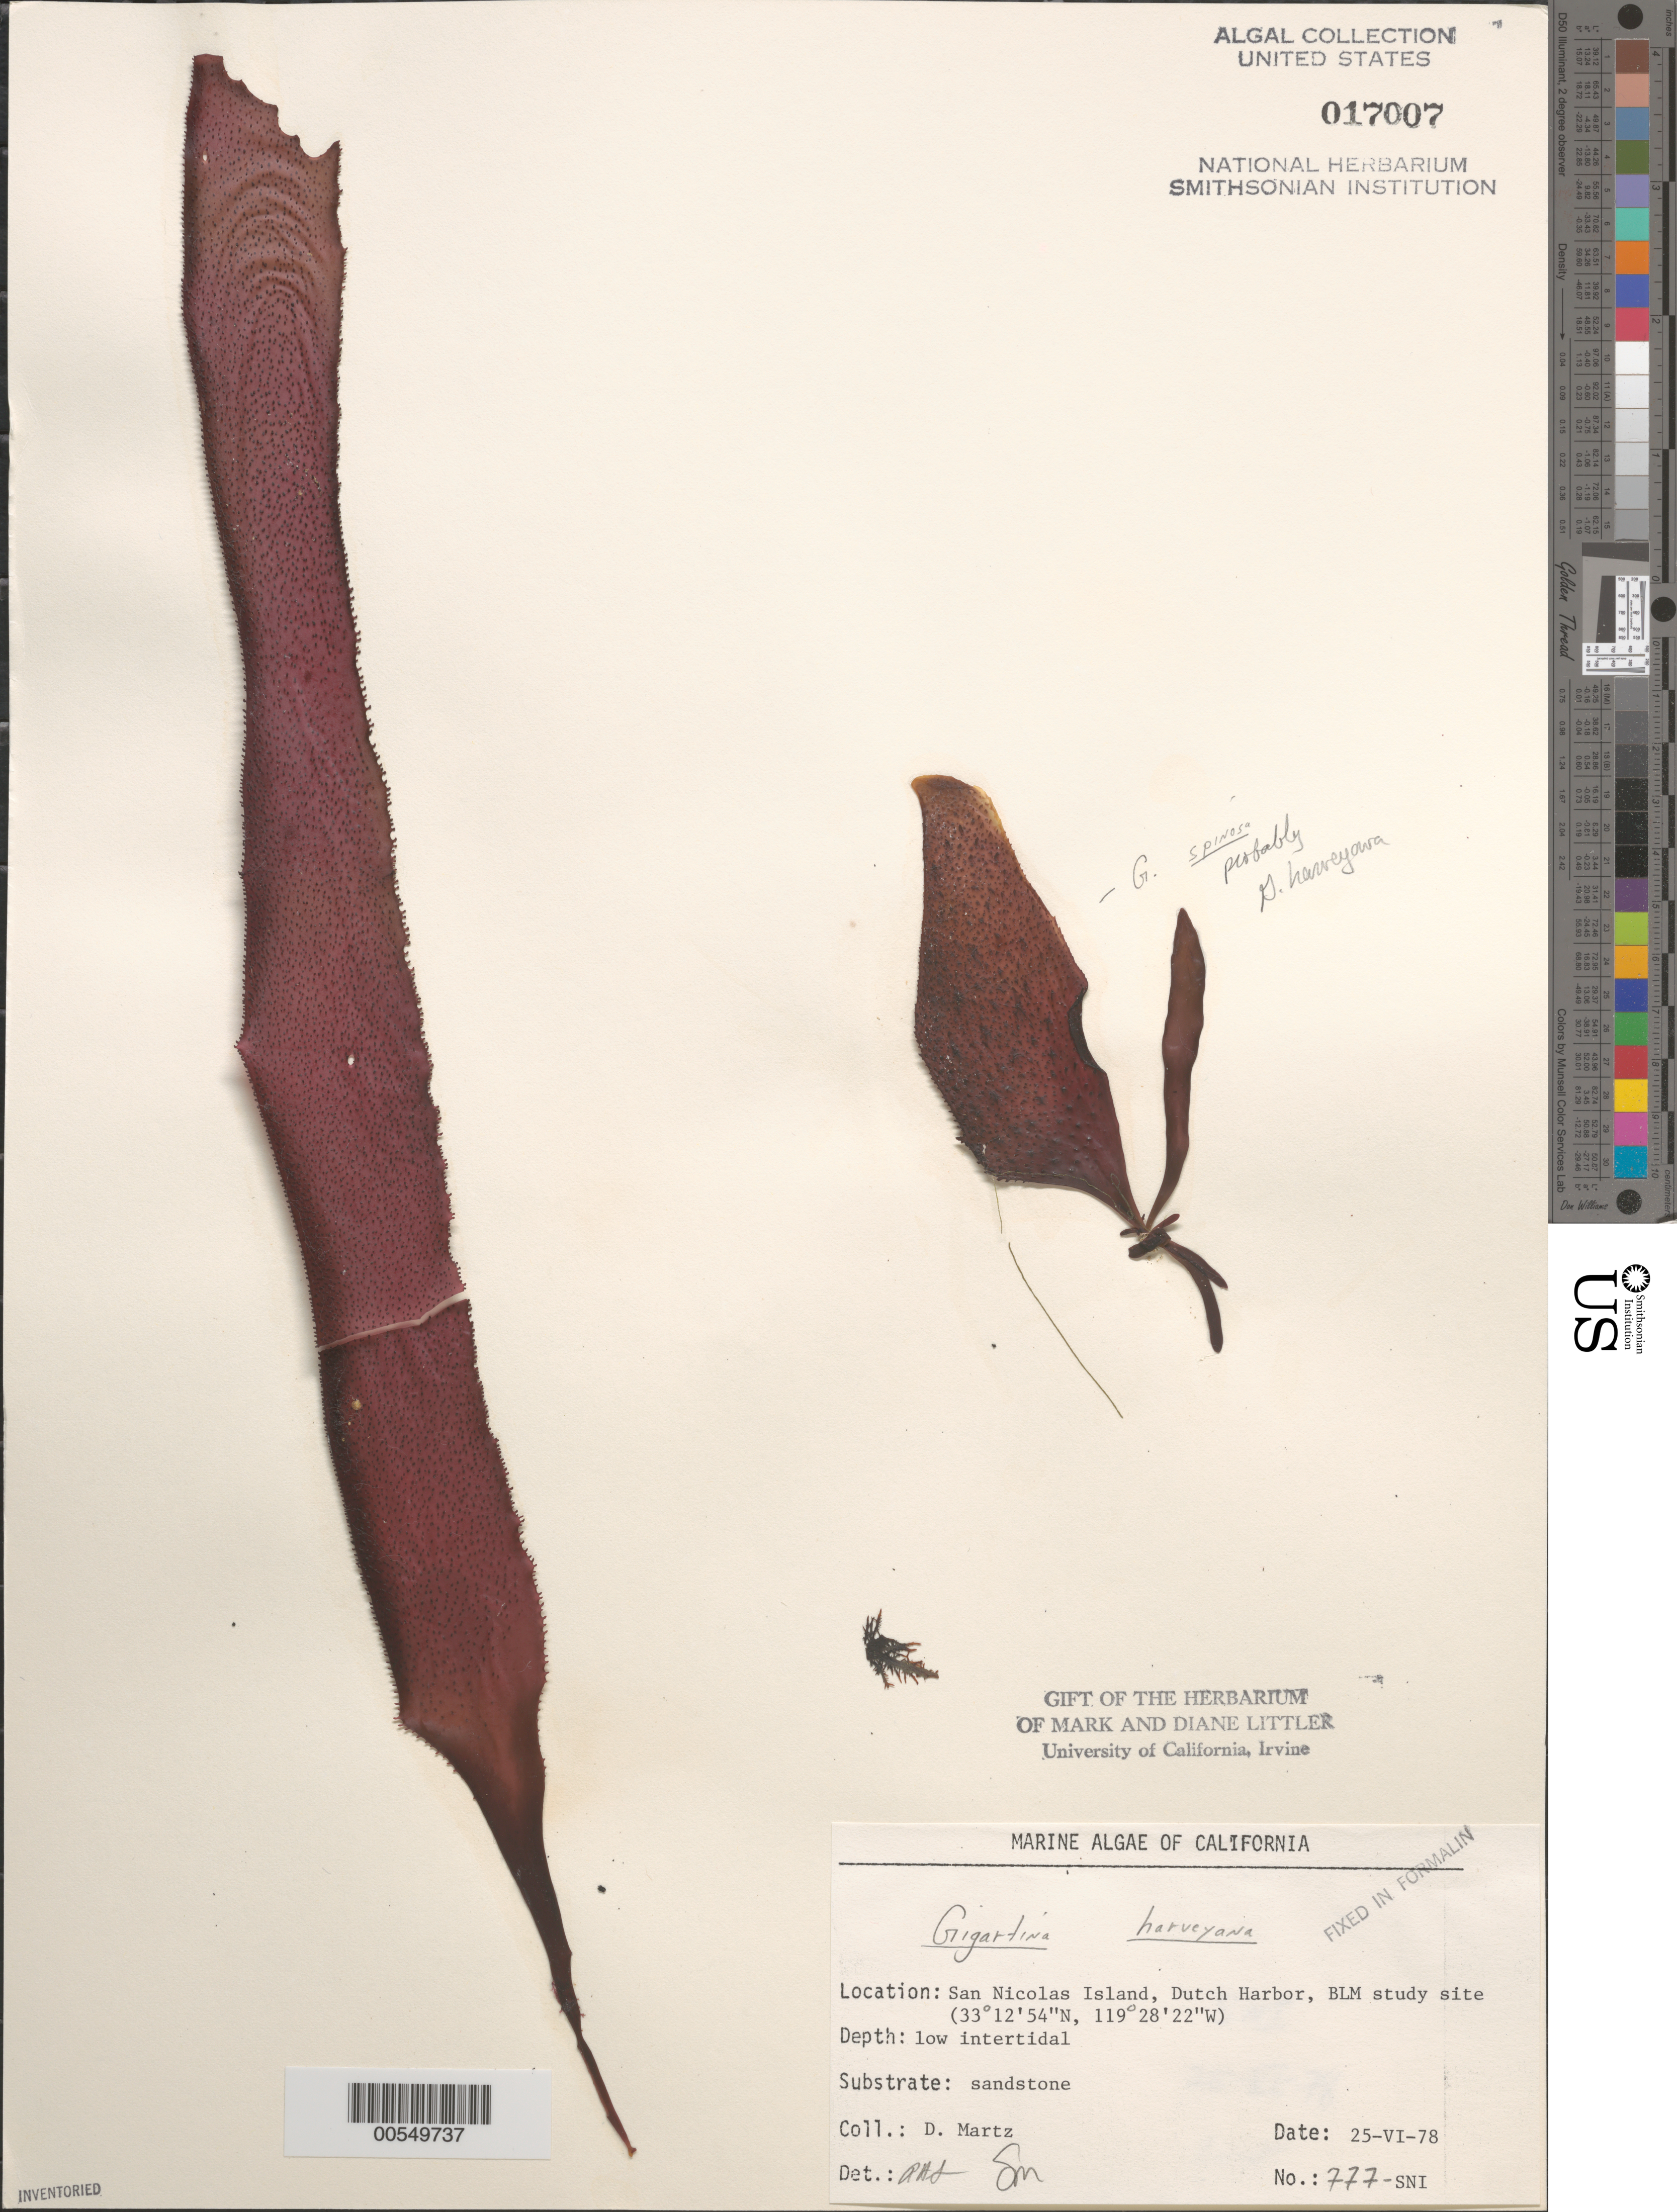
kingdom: Plantae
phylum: Rhodophyta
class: Florideophyceae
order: Gigartinales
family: Gigartinaceae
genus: Chondracanthus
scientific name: Chondracanthus harveyanus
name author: (Kütz.) Guiry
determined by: Algae name updating Project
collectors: D. Martz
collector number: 777-sni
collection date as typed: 25 Jun 1978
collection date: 1978-06-25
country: United States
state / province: California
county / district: Ventura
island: San Nicolas Island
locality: Dutch Harbor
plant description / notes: BLM-SOCALBIGHT Rocky Intertidal Survey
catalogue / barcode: US 17007